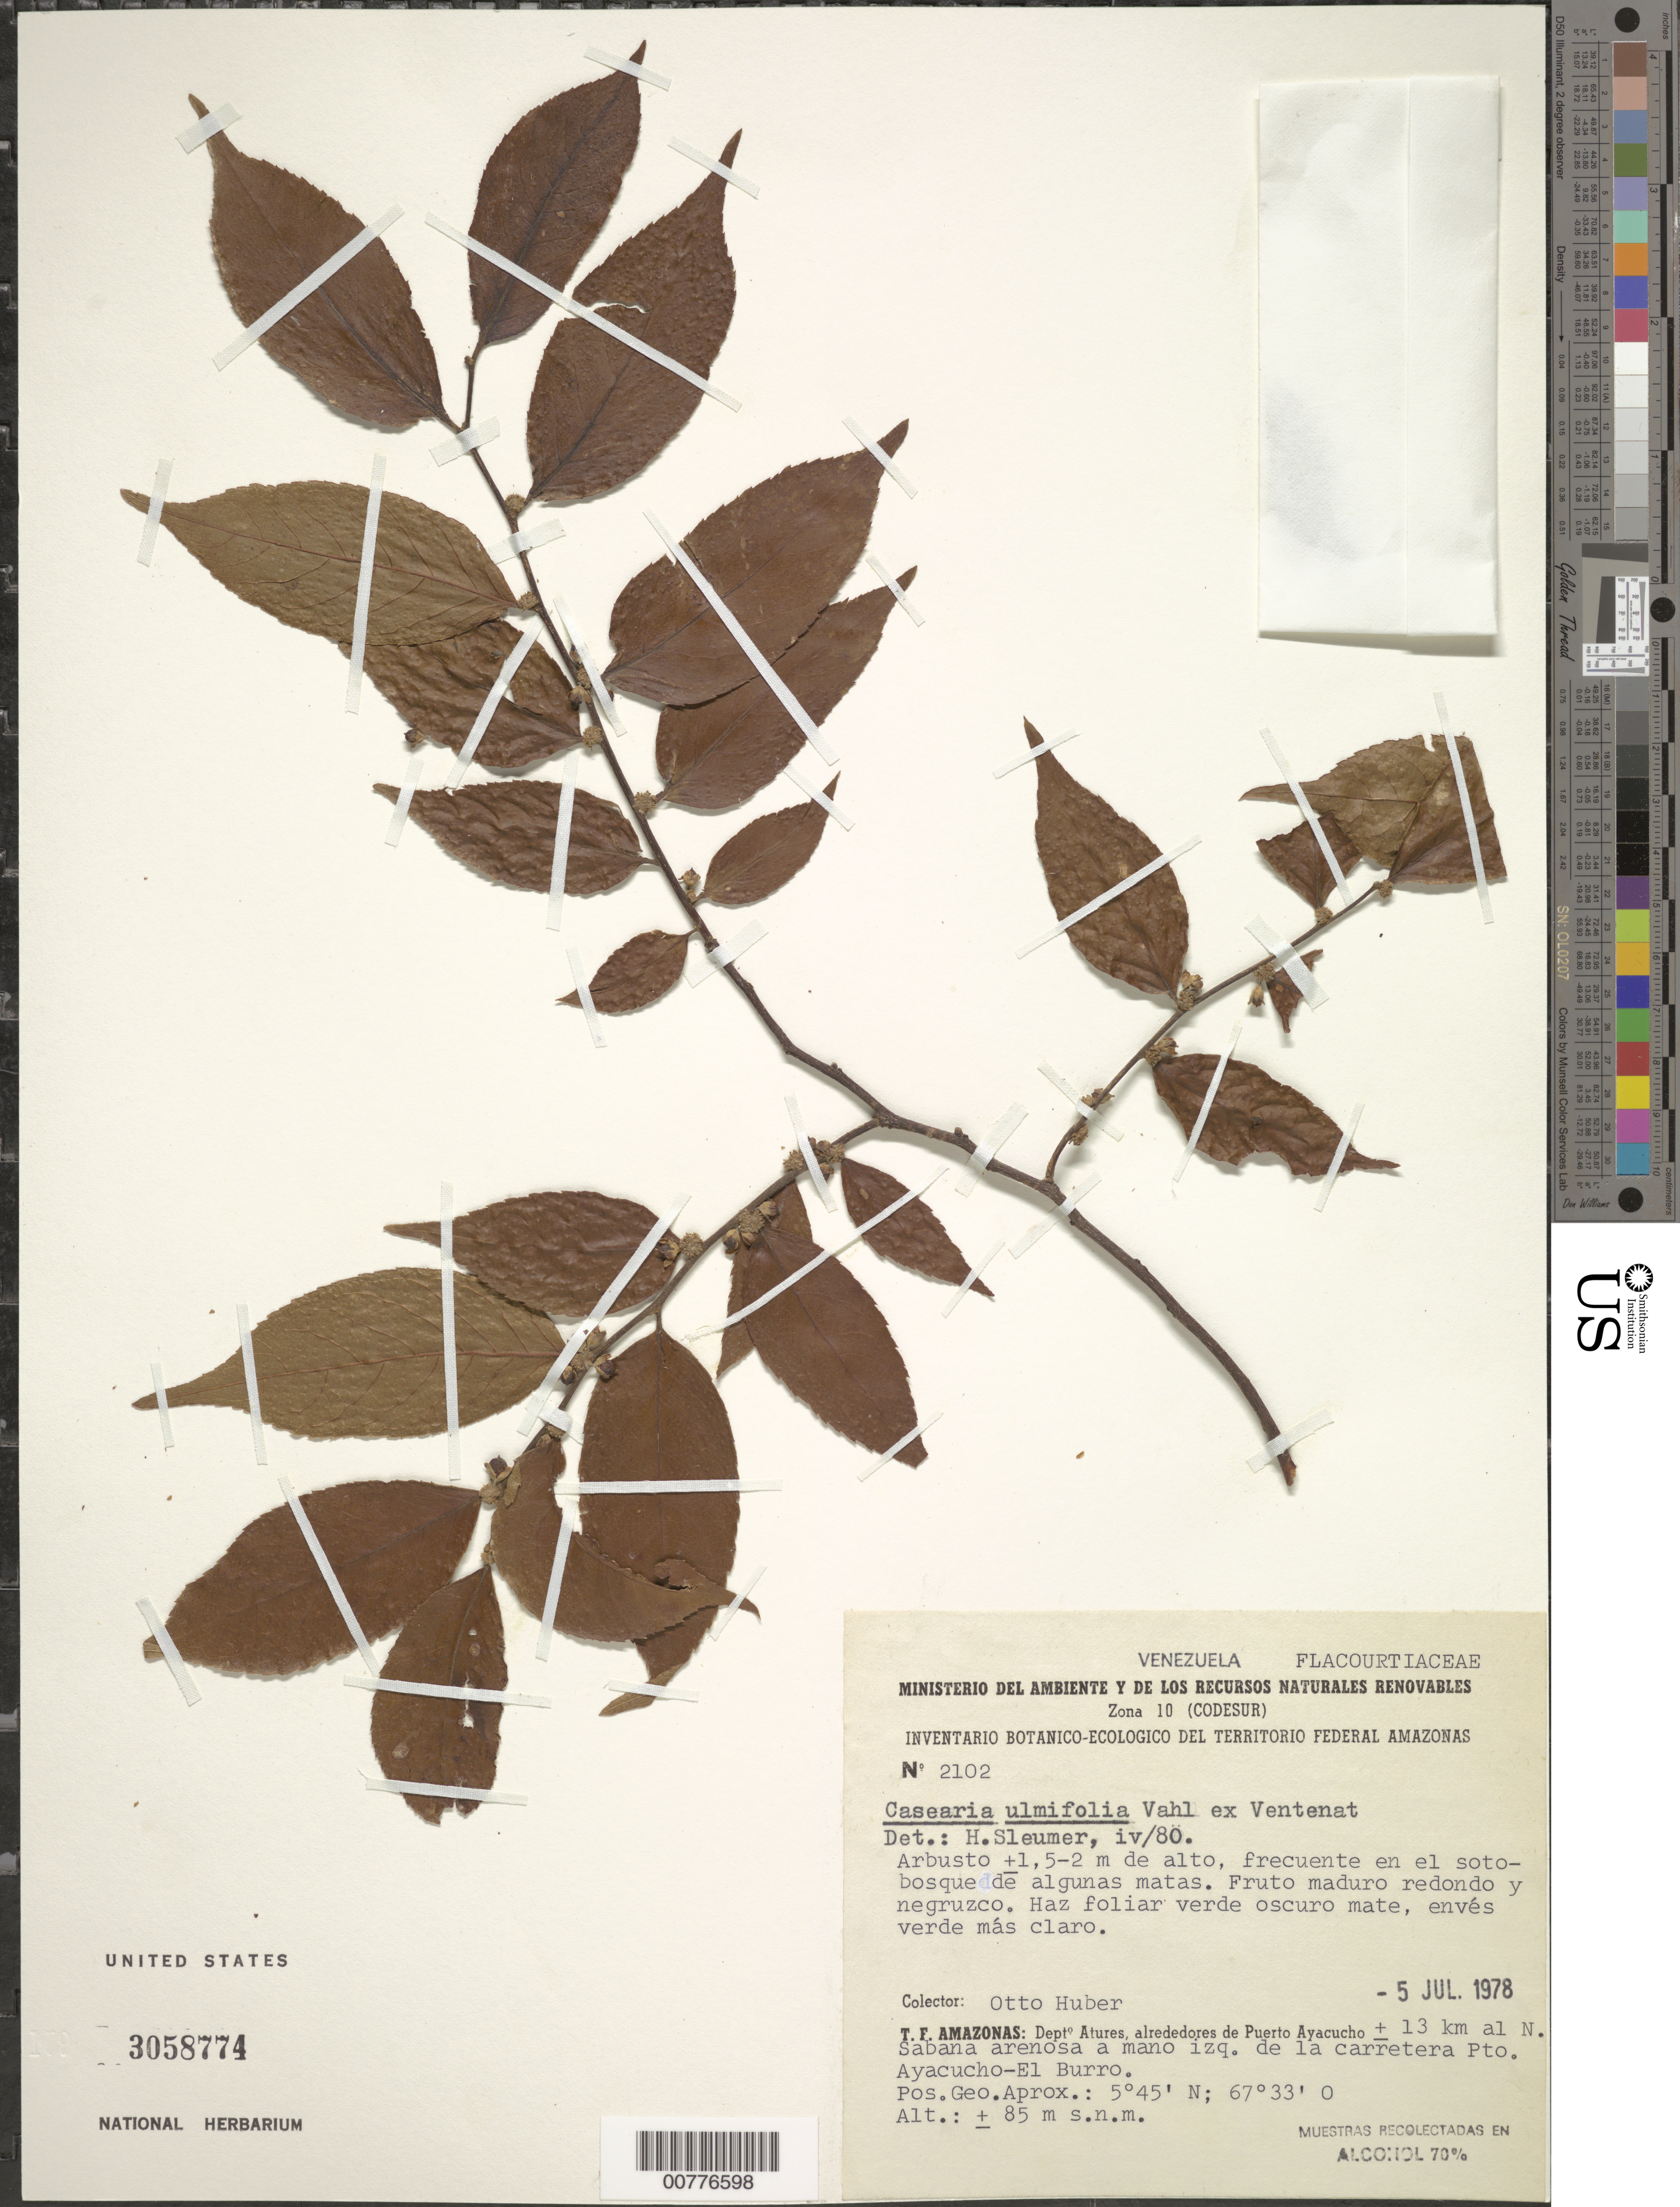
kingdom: Plantae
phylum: Tracheophyta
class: Magnoliopsida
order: Malpighiales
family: Salicaceae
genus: Casearia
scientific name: Casearia ulmifolia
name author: Vahl ex Vent.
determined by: Sleumer, H. O.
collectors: O. Huber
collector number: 2102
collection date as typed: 5-Jul-78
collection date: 1978-07-05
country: Venezuela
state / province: Amazonas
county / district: Atures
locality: Puerto Ayacucho, ± 9 km al N, hacia El Burro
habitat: Soto-bosque de algunas matas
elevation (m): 85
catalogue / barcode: US 3058774